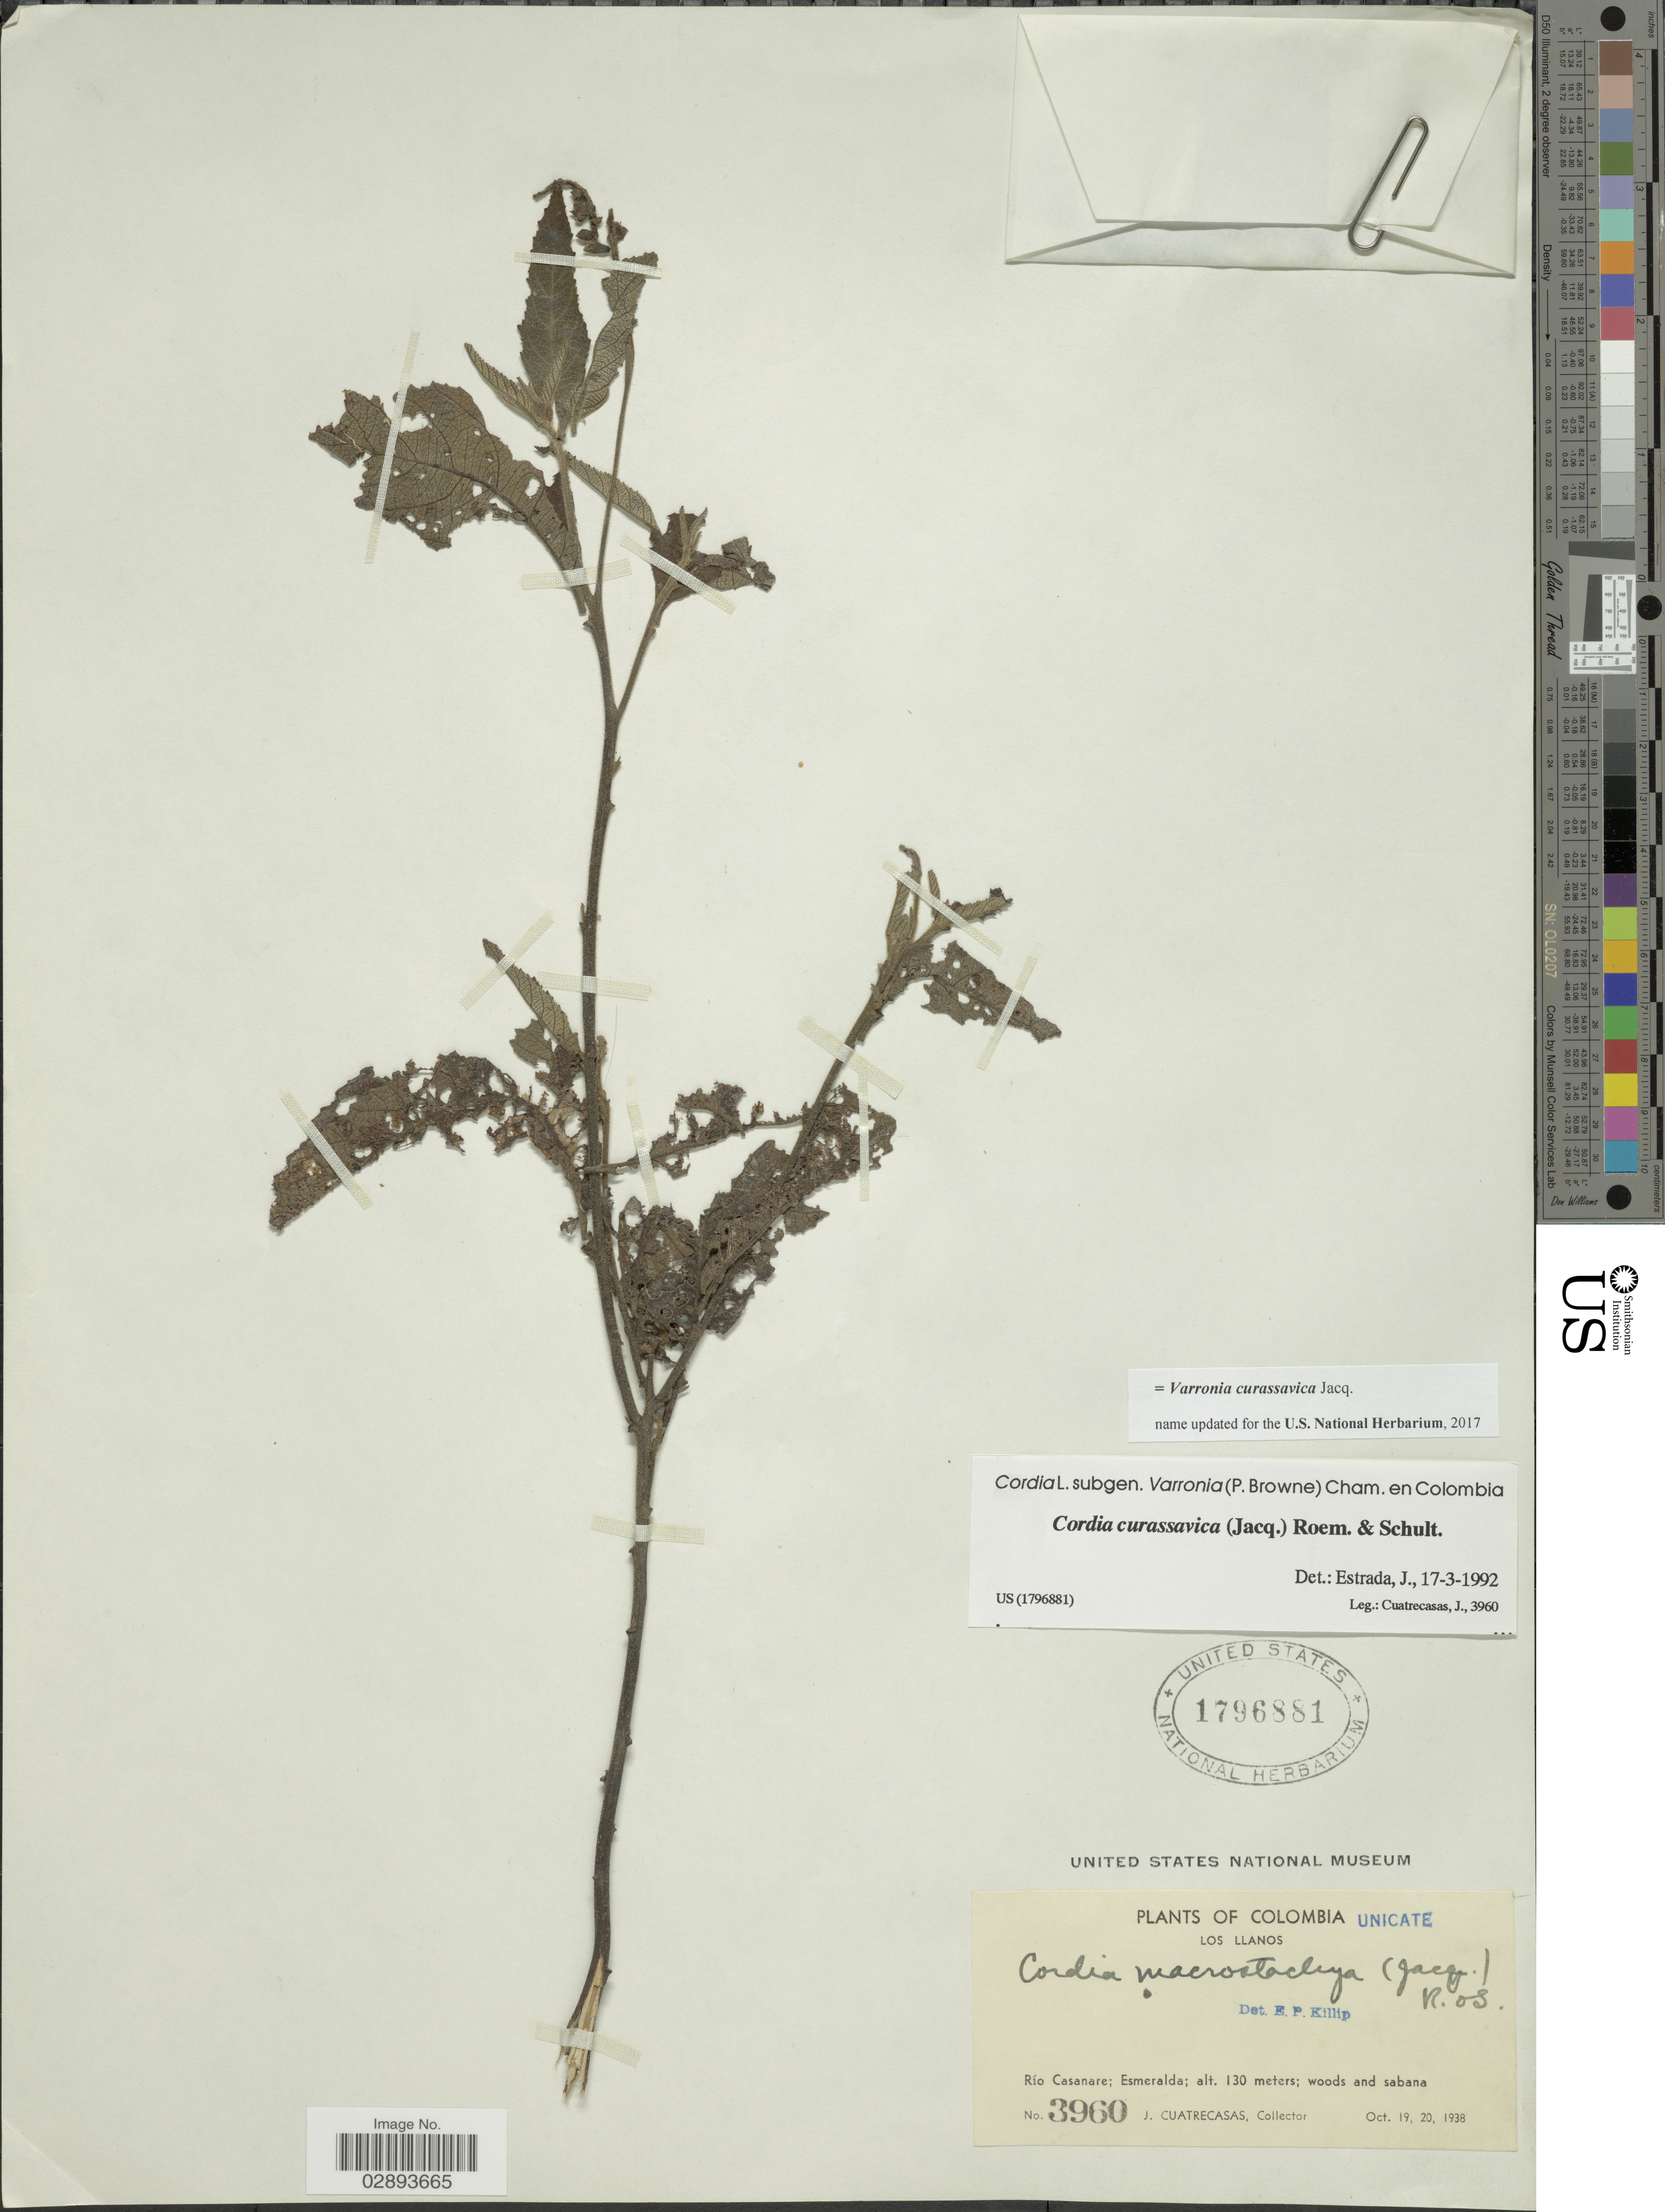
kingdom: Plantae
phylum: Tracheophyta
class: Magnoliopsida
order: Boraginales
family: Cordiaceae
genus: Varronia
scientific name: Varronia curassavica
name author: Jacq.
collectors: J. Cuatrecasas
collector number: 3960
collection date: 1938-10-19/1938-10-20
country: Colombia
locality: Los Llanos, Río Casanare; Esmeralda.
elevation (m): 130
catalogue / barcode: US 1796881